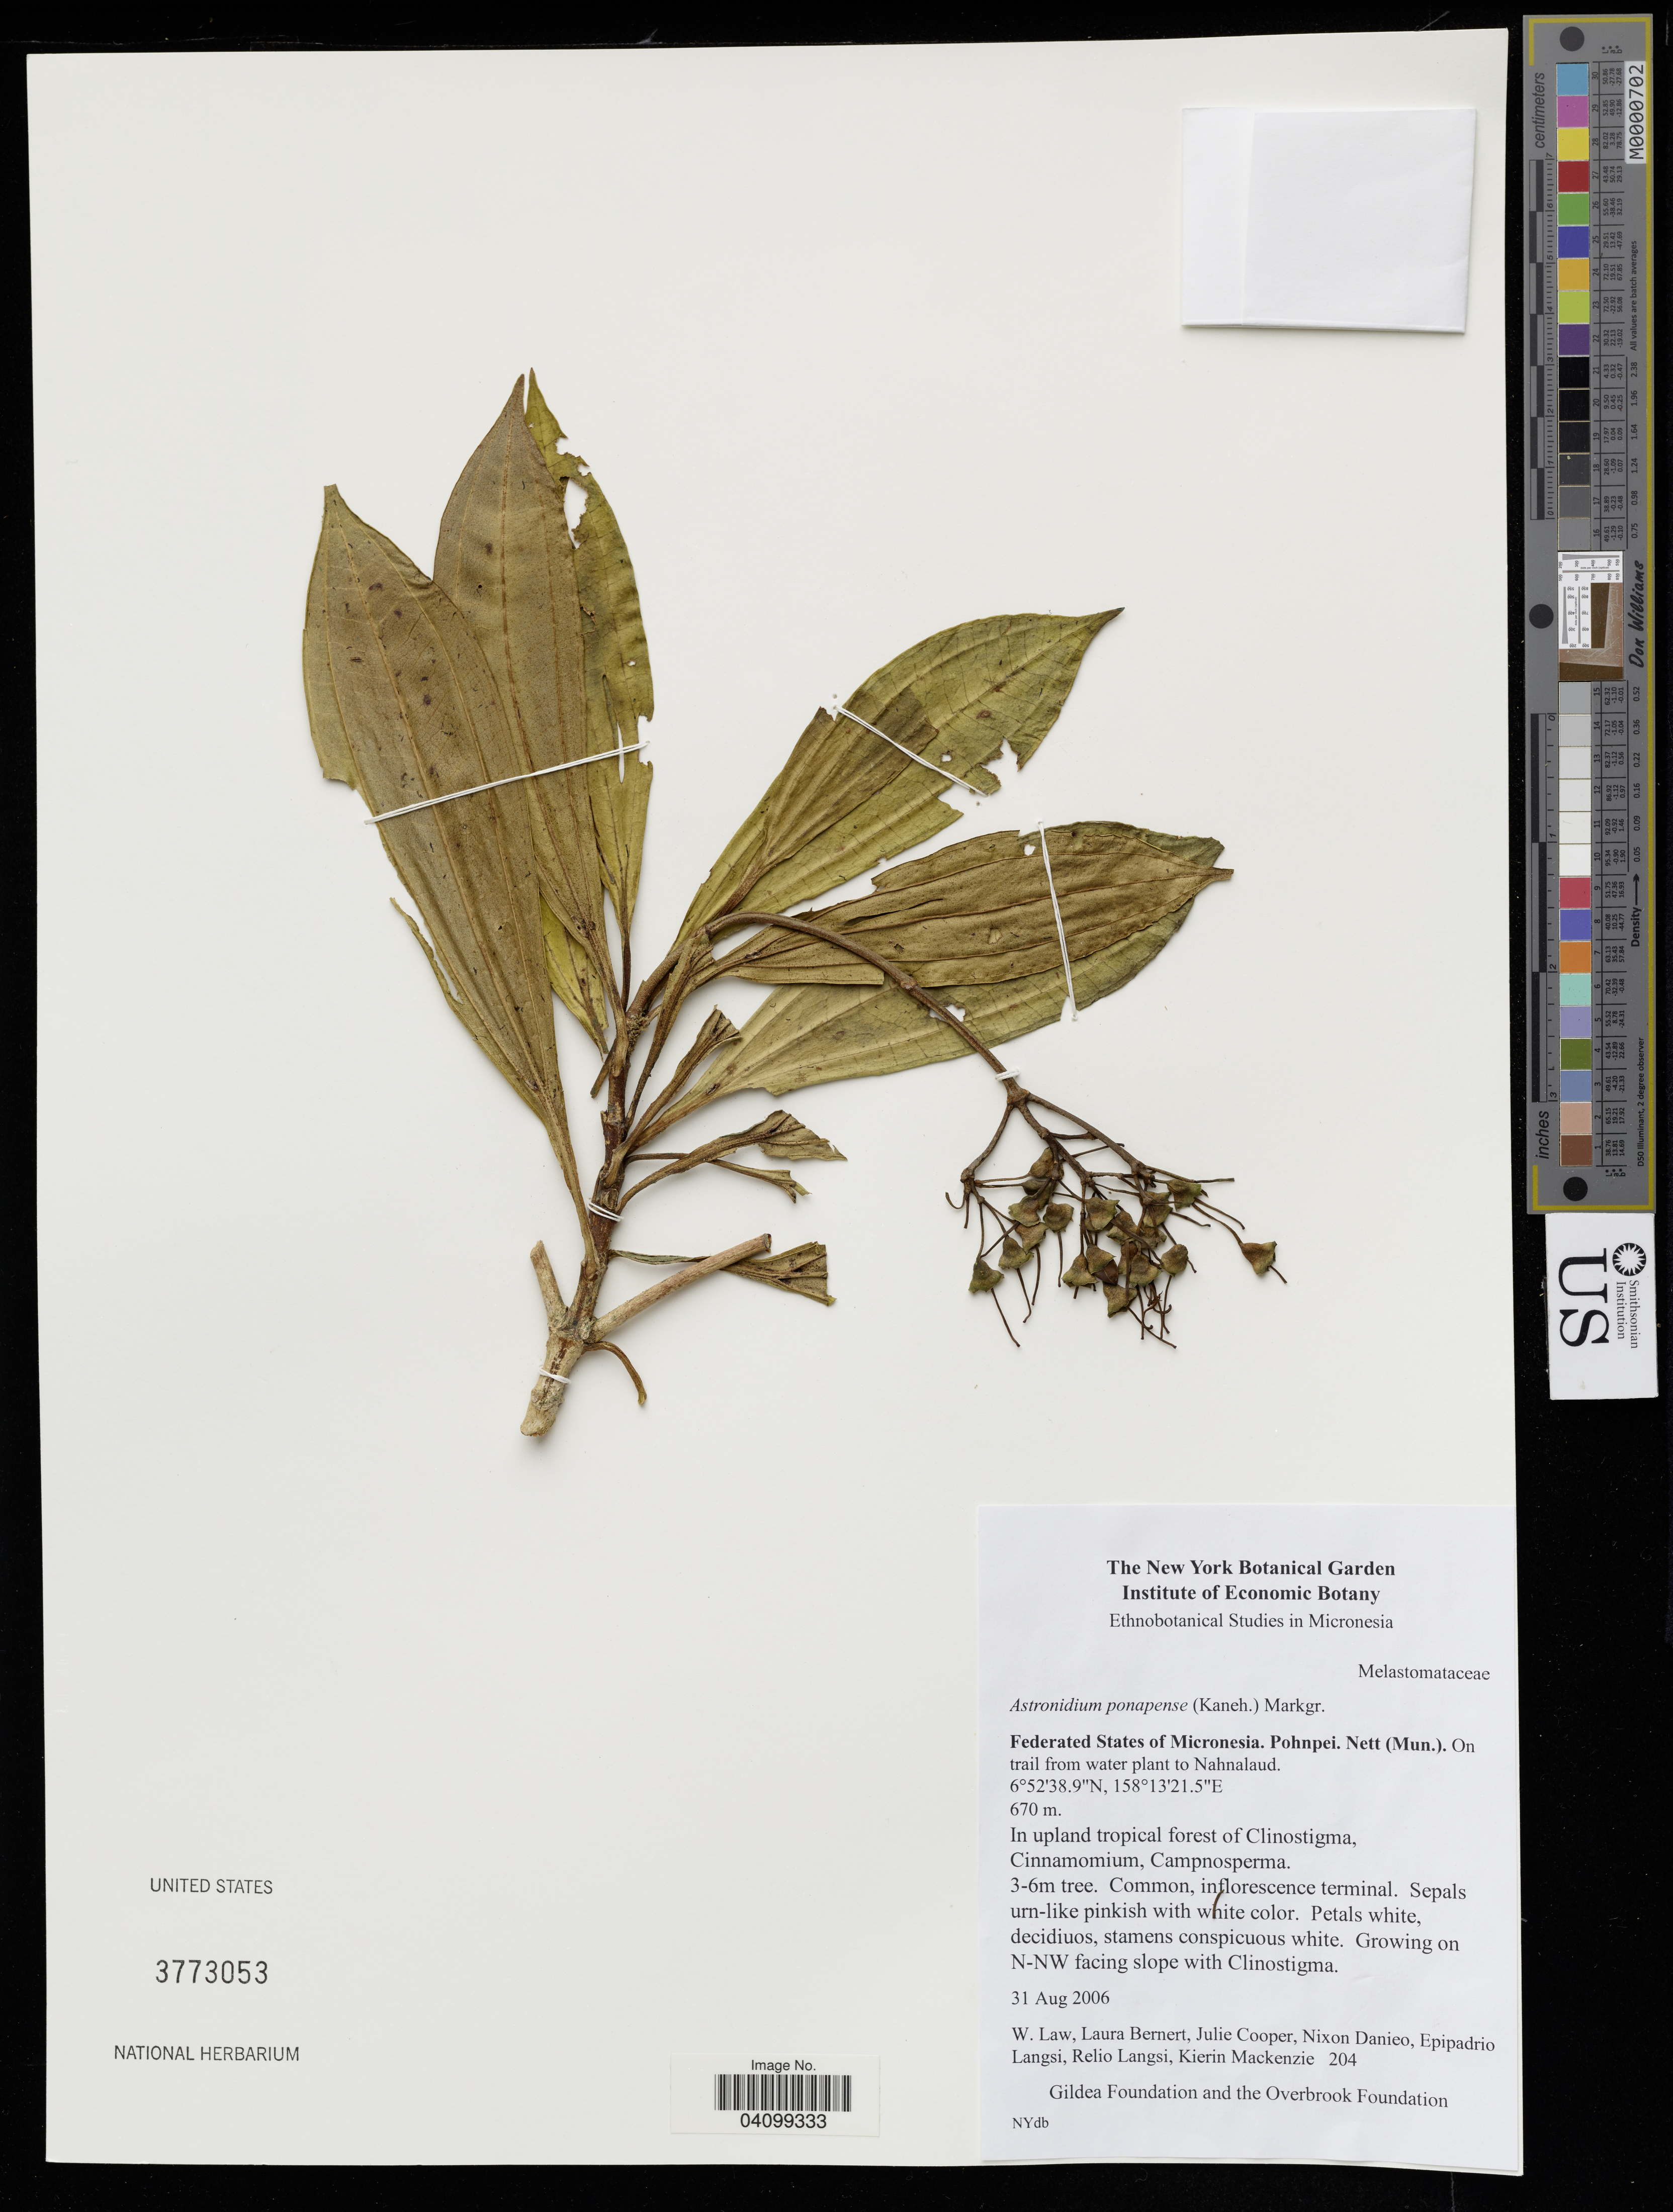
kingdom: Plantae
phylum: Tracheophyta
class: Magnoliopsida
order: Myrtales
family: Melastomataceae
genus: Astronidium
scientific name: Astronidium ponapense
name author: (Kaneh.) Markgr.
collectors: W. Law & J. Cooper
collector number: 204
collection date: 2006-08-31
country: Micronesia, Federated States of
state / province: Pohnpei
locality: Net (Mun.). On trail from water plant to Nahnalaud.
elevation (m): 670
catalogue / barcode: US 3773053